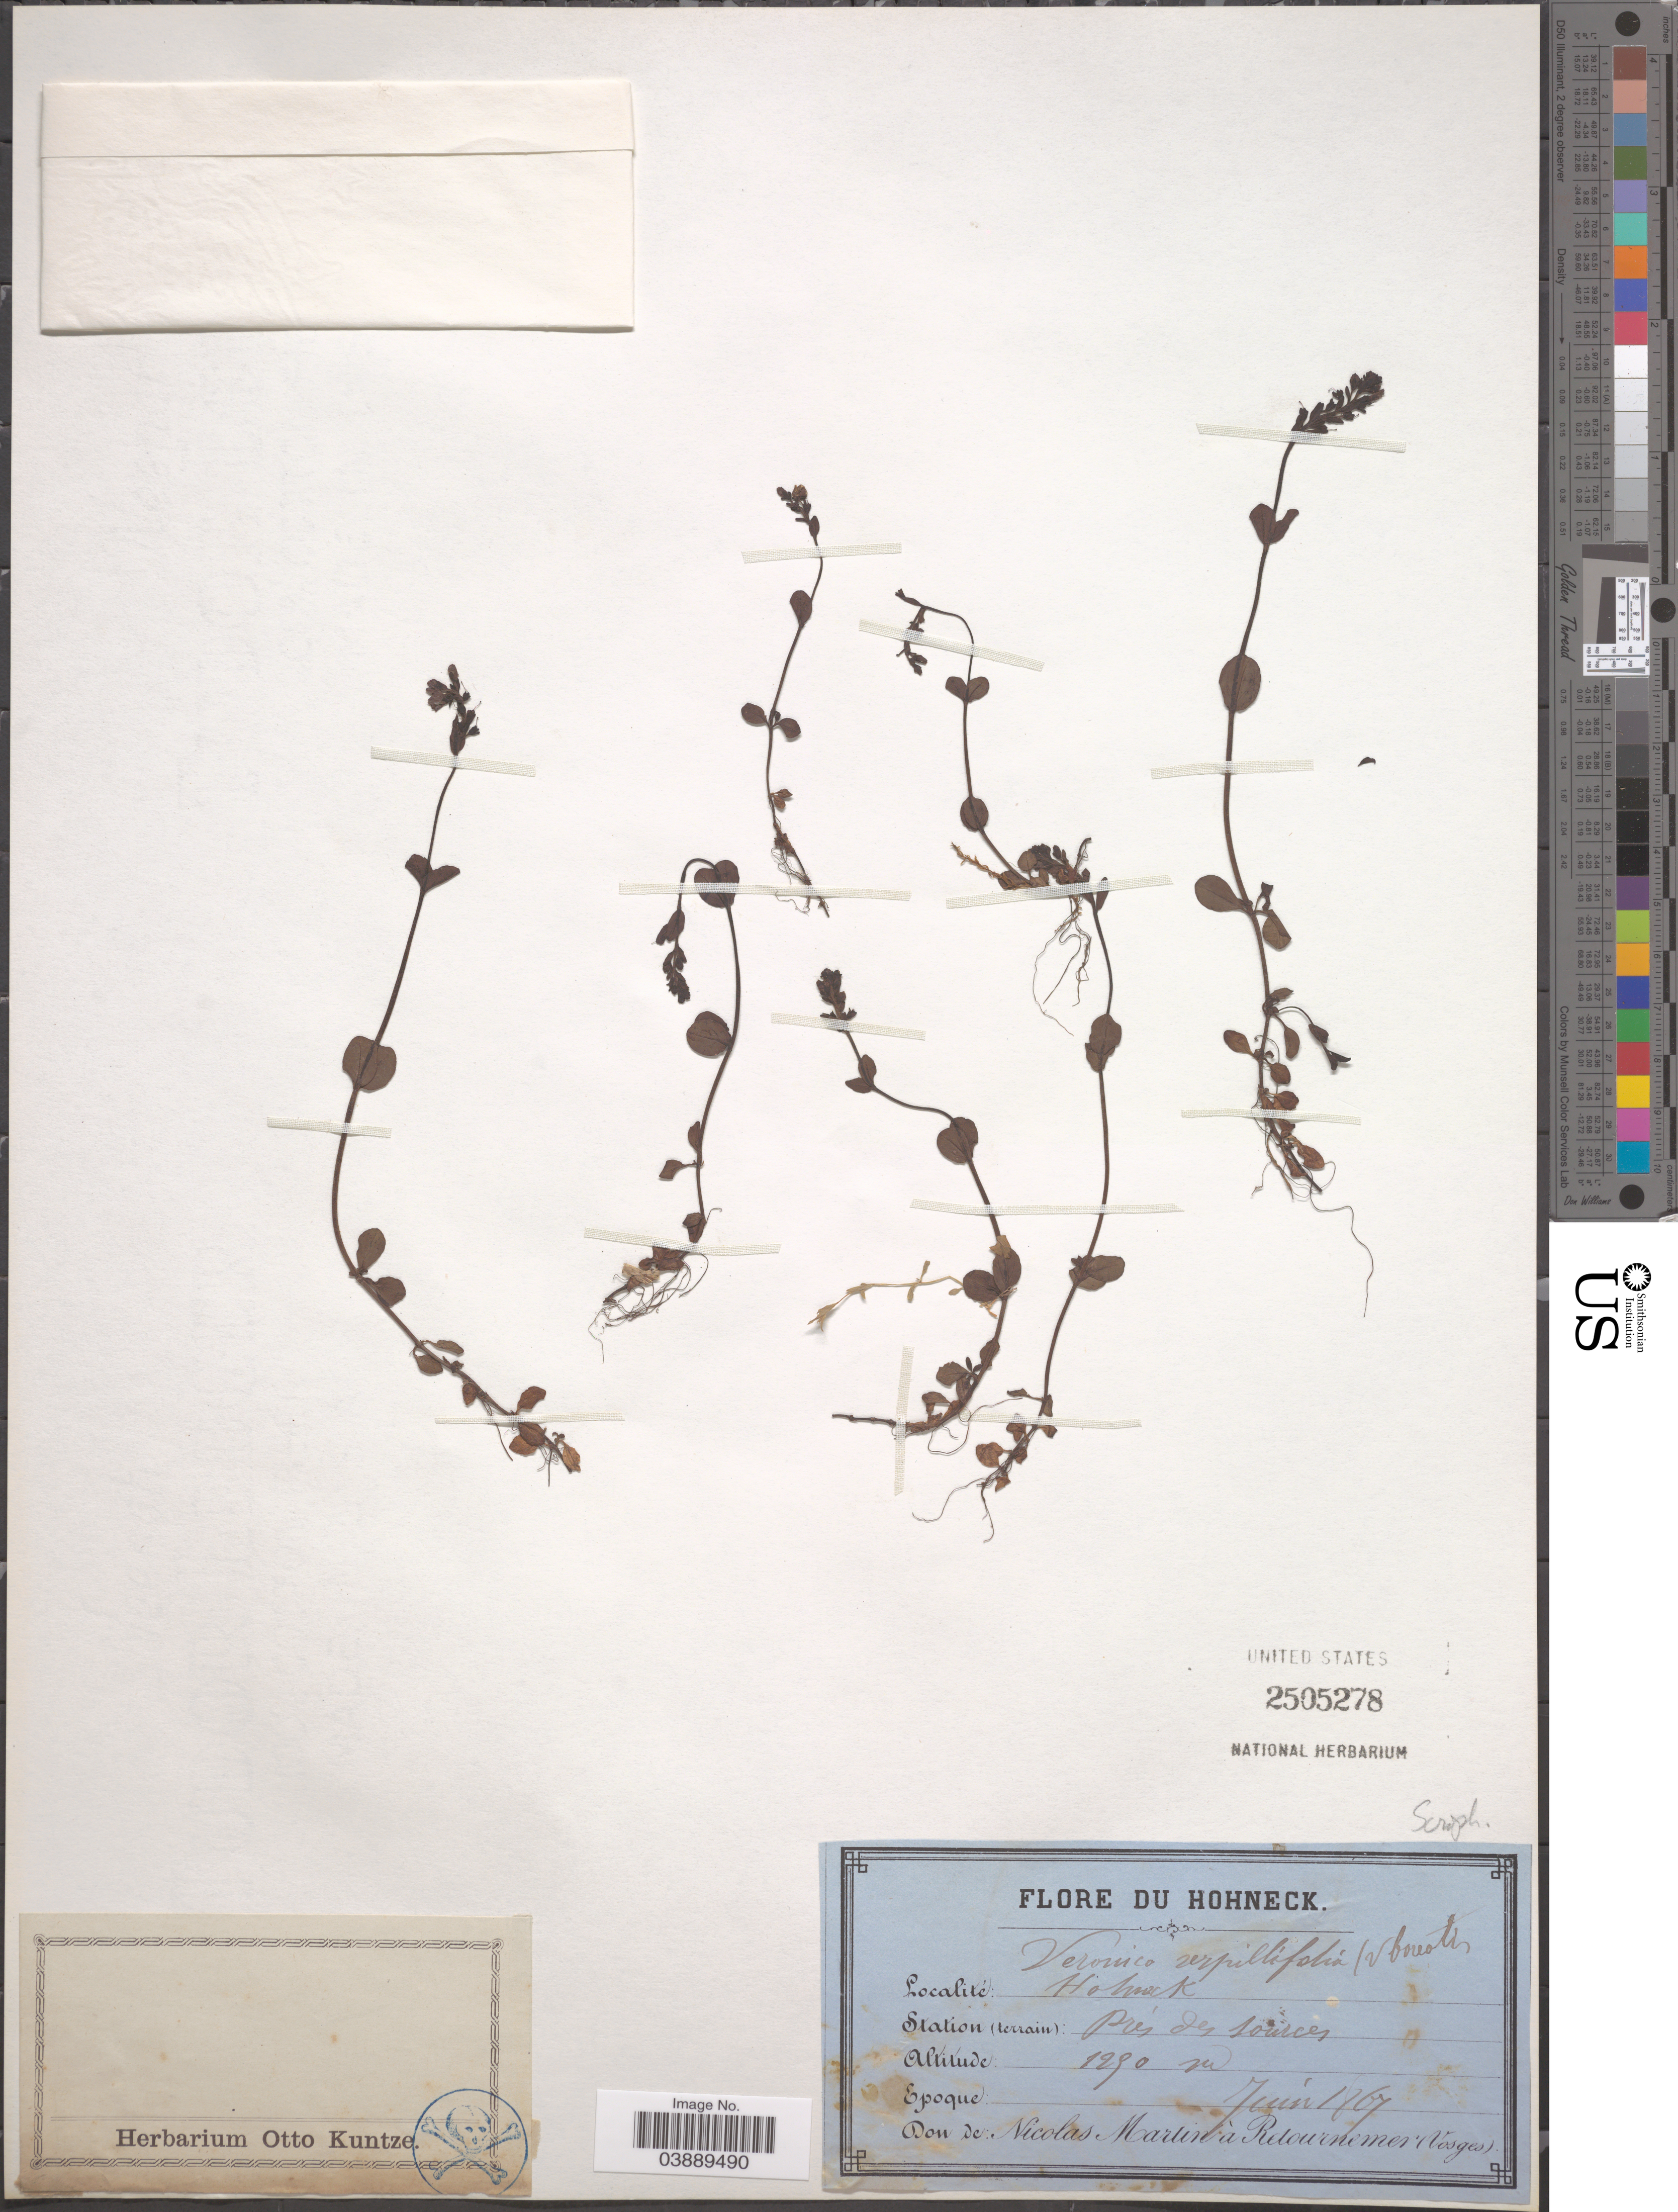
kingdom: Plantae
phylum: Tracheophyta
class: Magnoliopsida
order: Lamiales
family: Plantaginaceae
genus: Veronica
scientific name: Veronica serpyllifolia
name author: L.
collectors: N. Martin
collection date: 1867-06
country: France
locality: Hohneck. Station (terrain): Prés des Sources.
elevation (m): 1250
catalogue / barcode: US 2505278